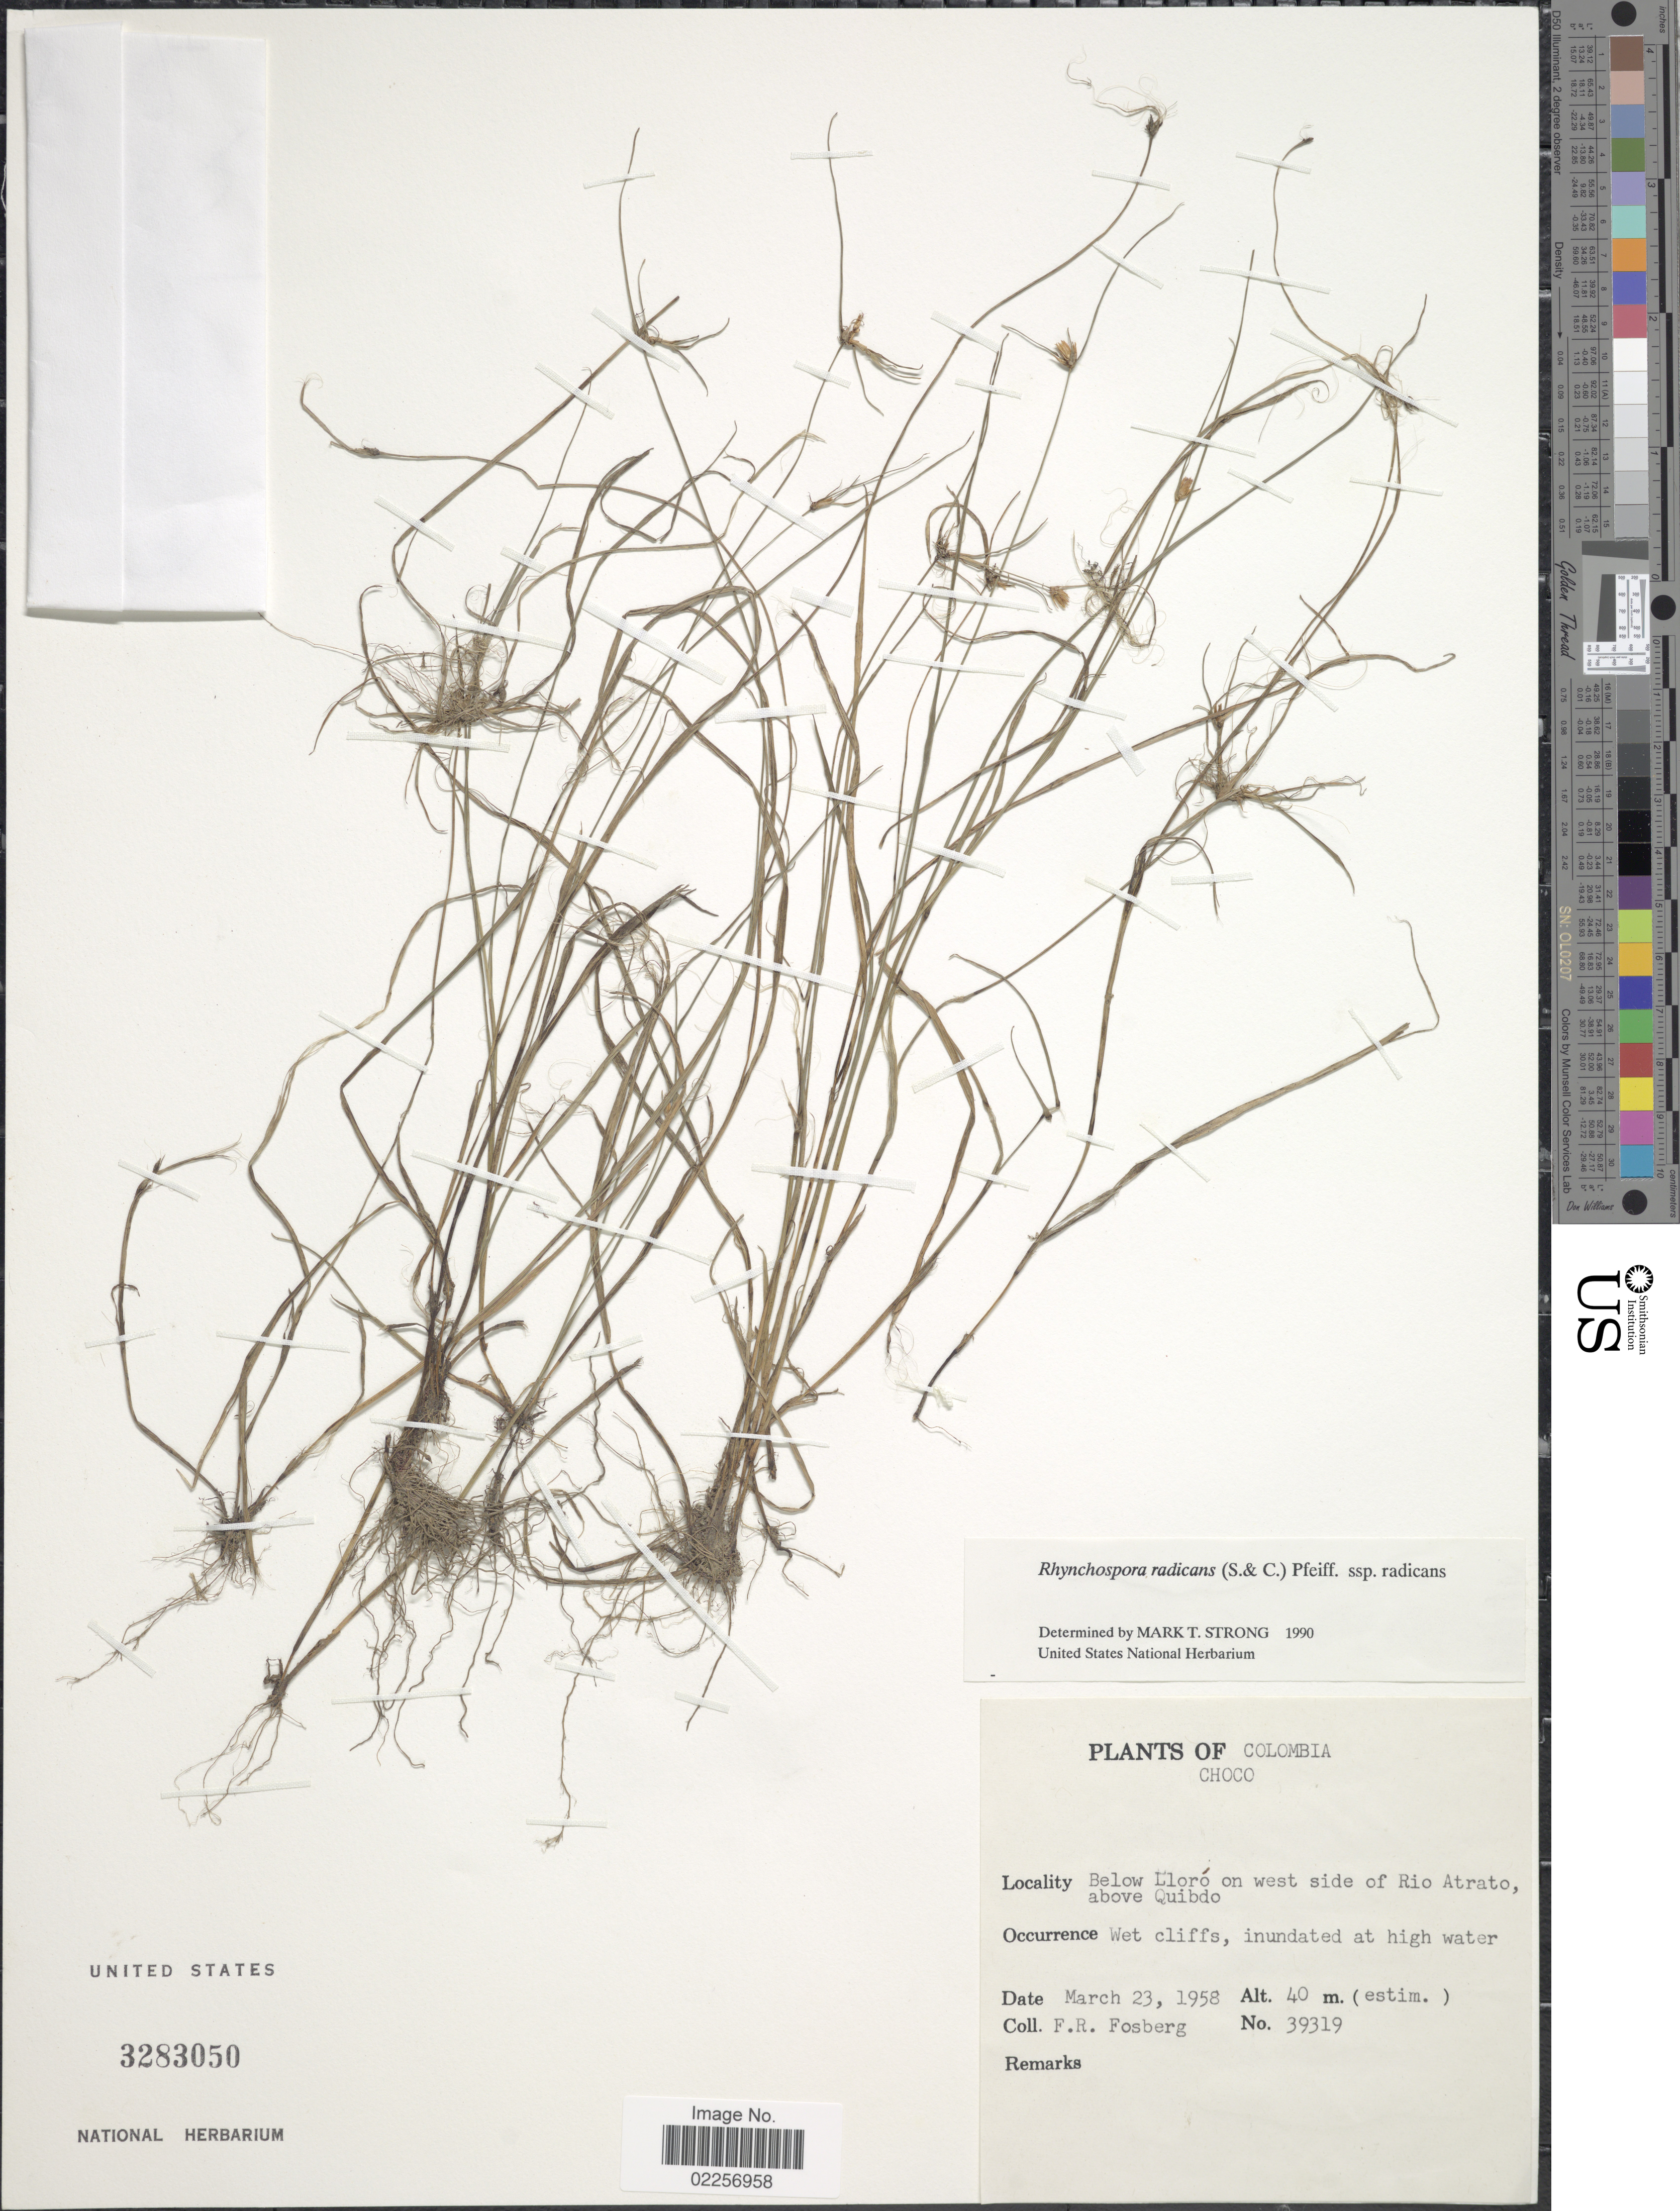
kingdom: Plantae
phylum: Tracheophyta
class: Liliopsida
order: Poales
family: Cyperaceae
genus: Rhynchospora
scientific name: Rhynchospora radicans subsp. radicans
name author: (Schltdl. & Cham.) H. Pfeiff.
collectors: F. R. Fosberg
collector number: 39319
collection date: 1958-03-23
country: Colombia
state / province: Chocó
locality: Below lloro on west side of Rio Atrato, above Quibdo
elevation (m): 40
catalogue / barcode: US 3283050